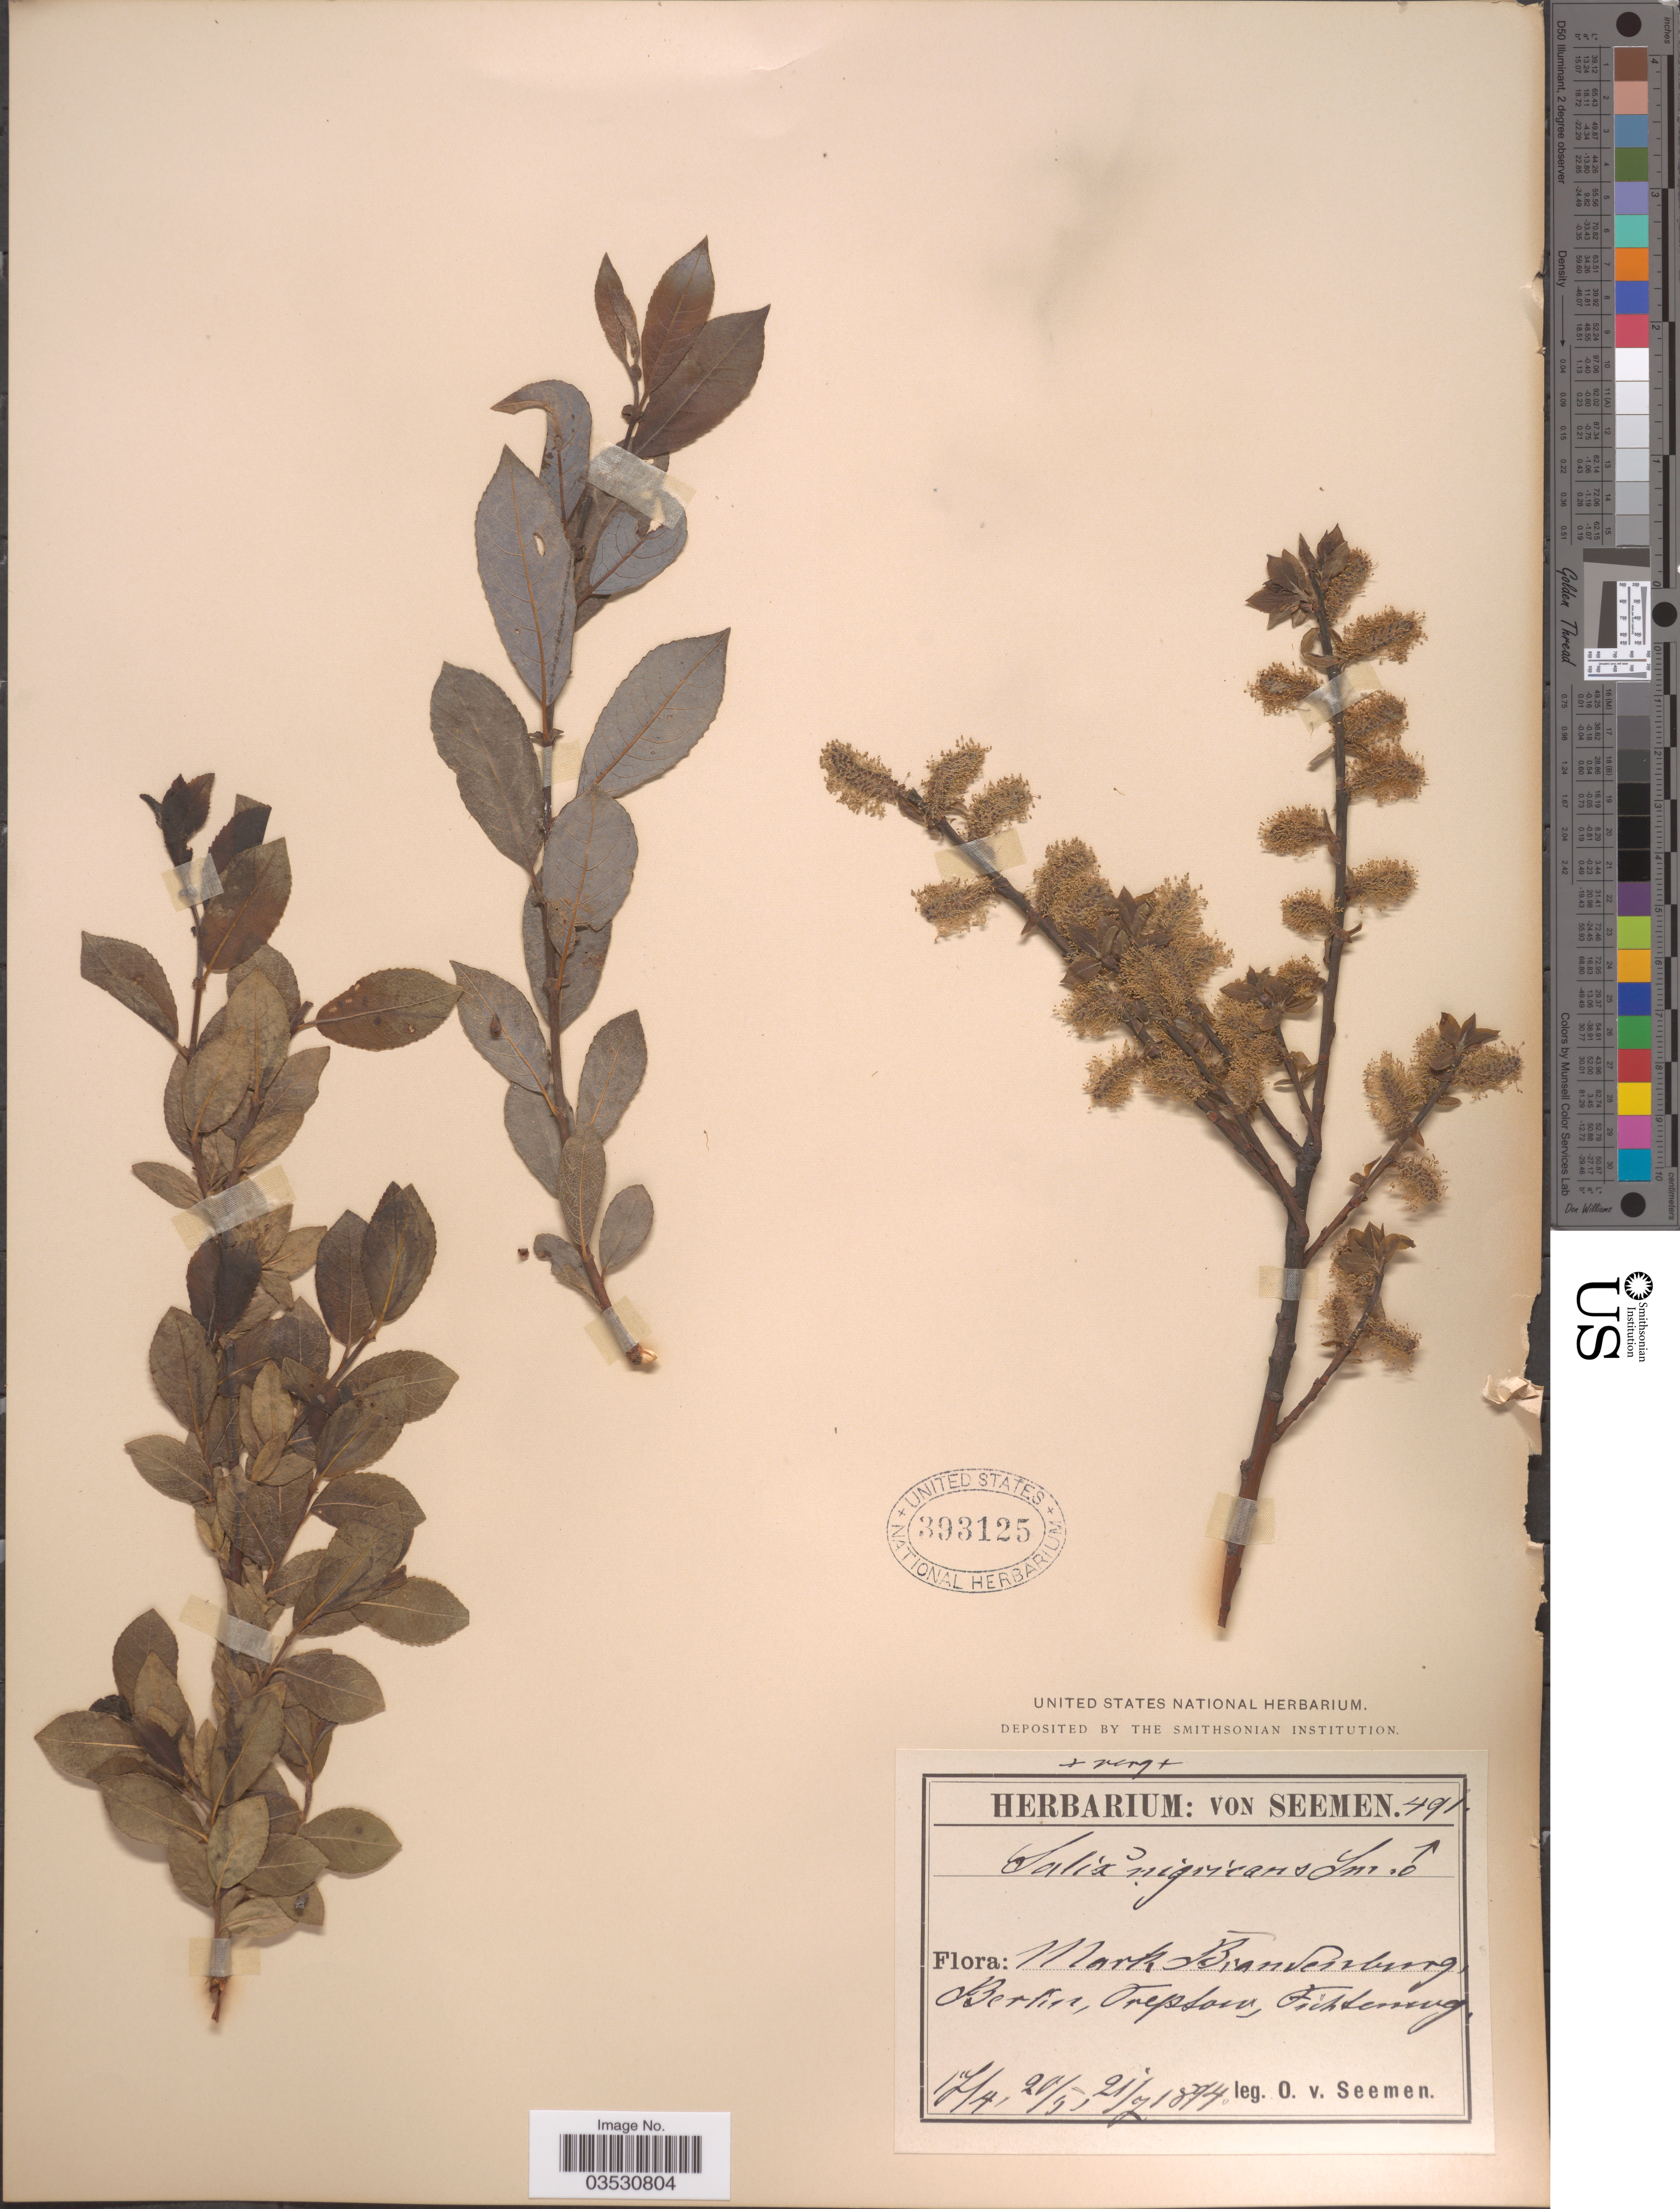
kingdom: Plantae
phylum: Tracheophyta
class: Magnoliopsida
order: Malpighiales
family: Salicaceae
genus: Salix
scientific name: Salix nigricans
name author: Sm.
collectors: K. O. von Seemen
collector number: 491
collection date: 1894-04-17/1894-07-21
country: Germany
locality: Mark Brandenburg, Berlin, Treptow, Fichtenweg.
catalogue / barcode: US 393125